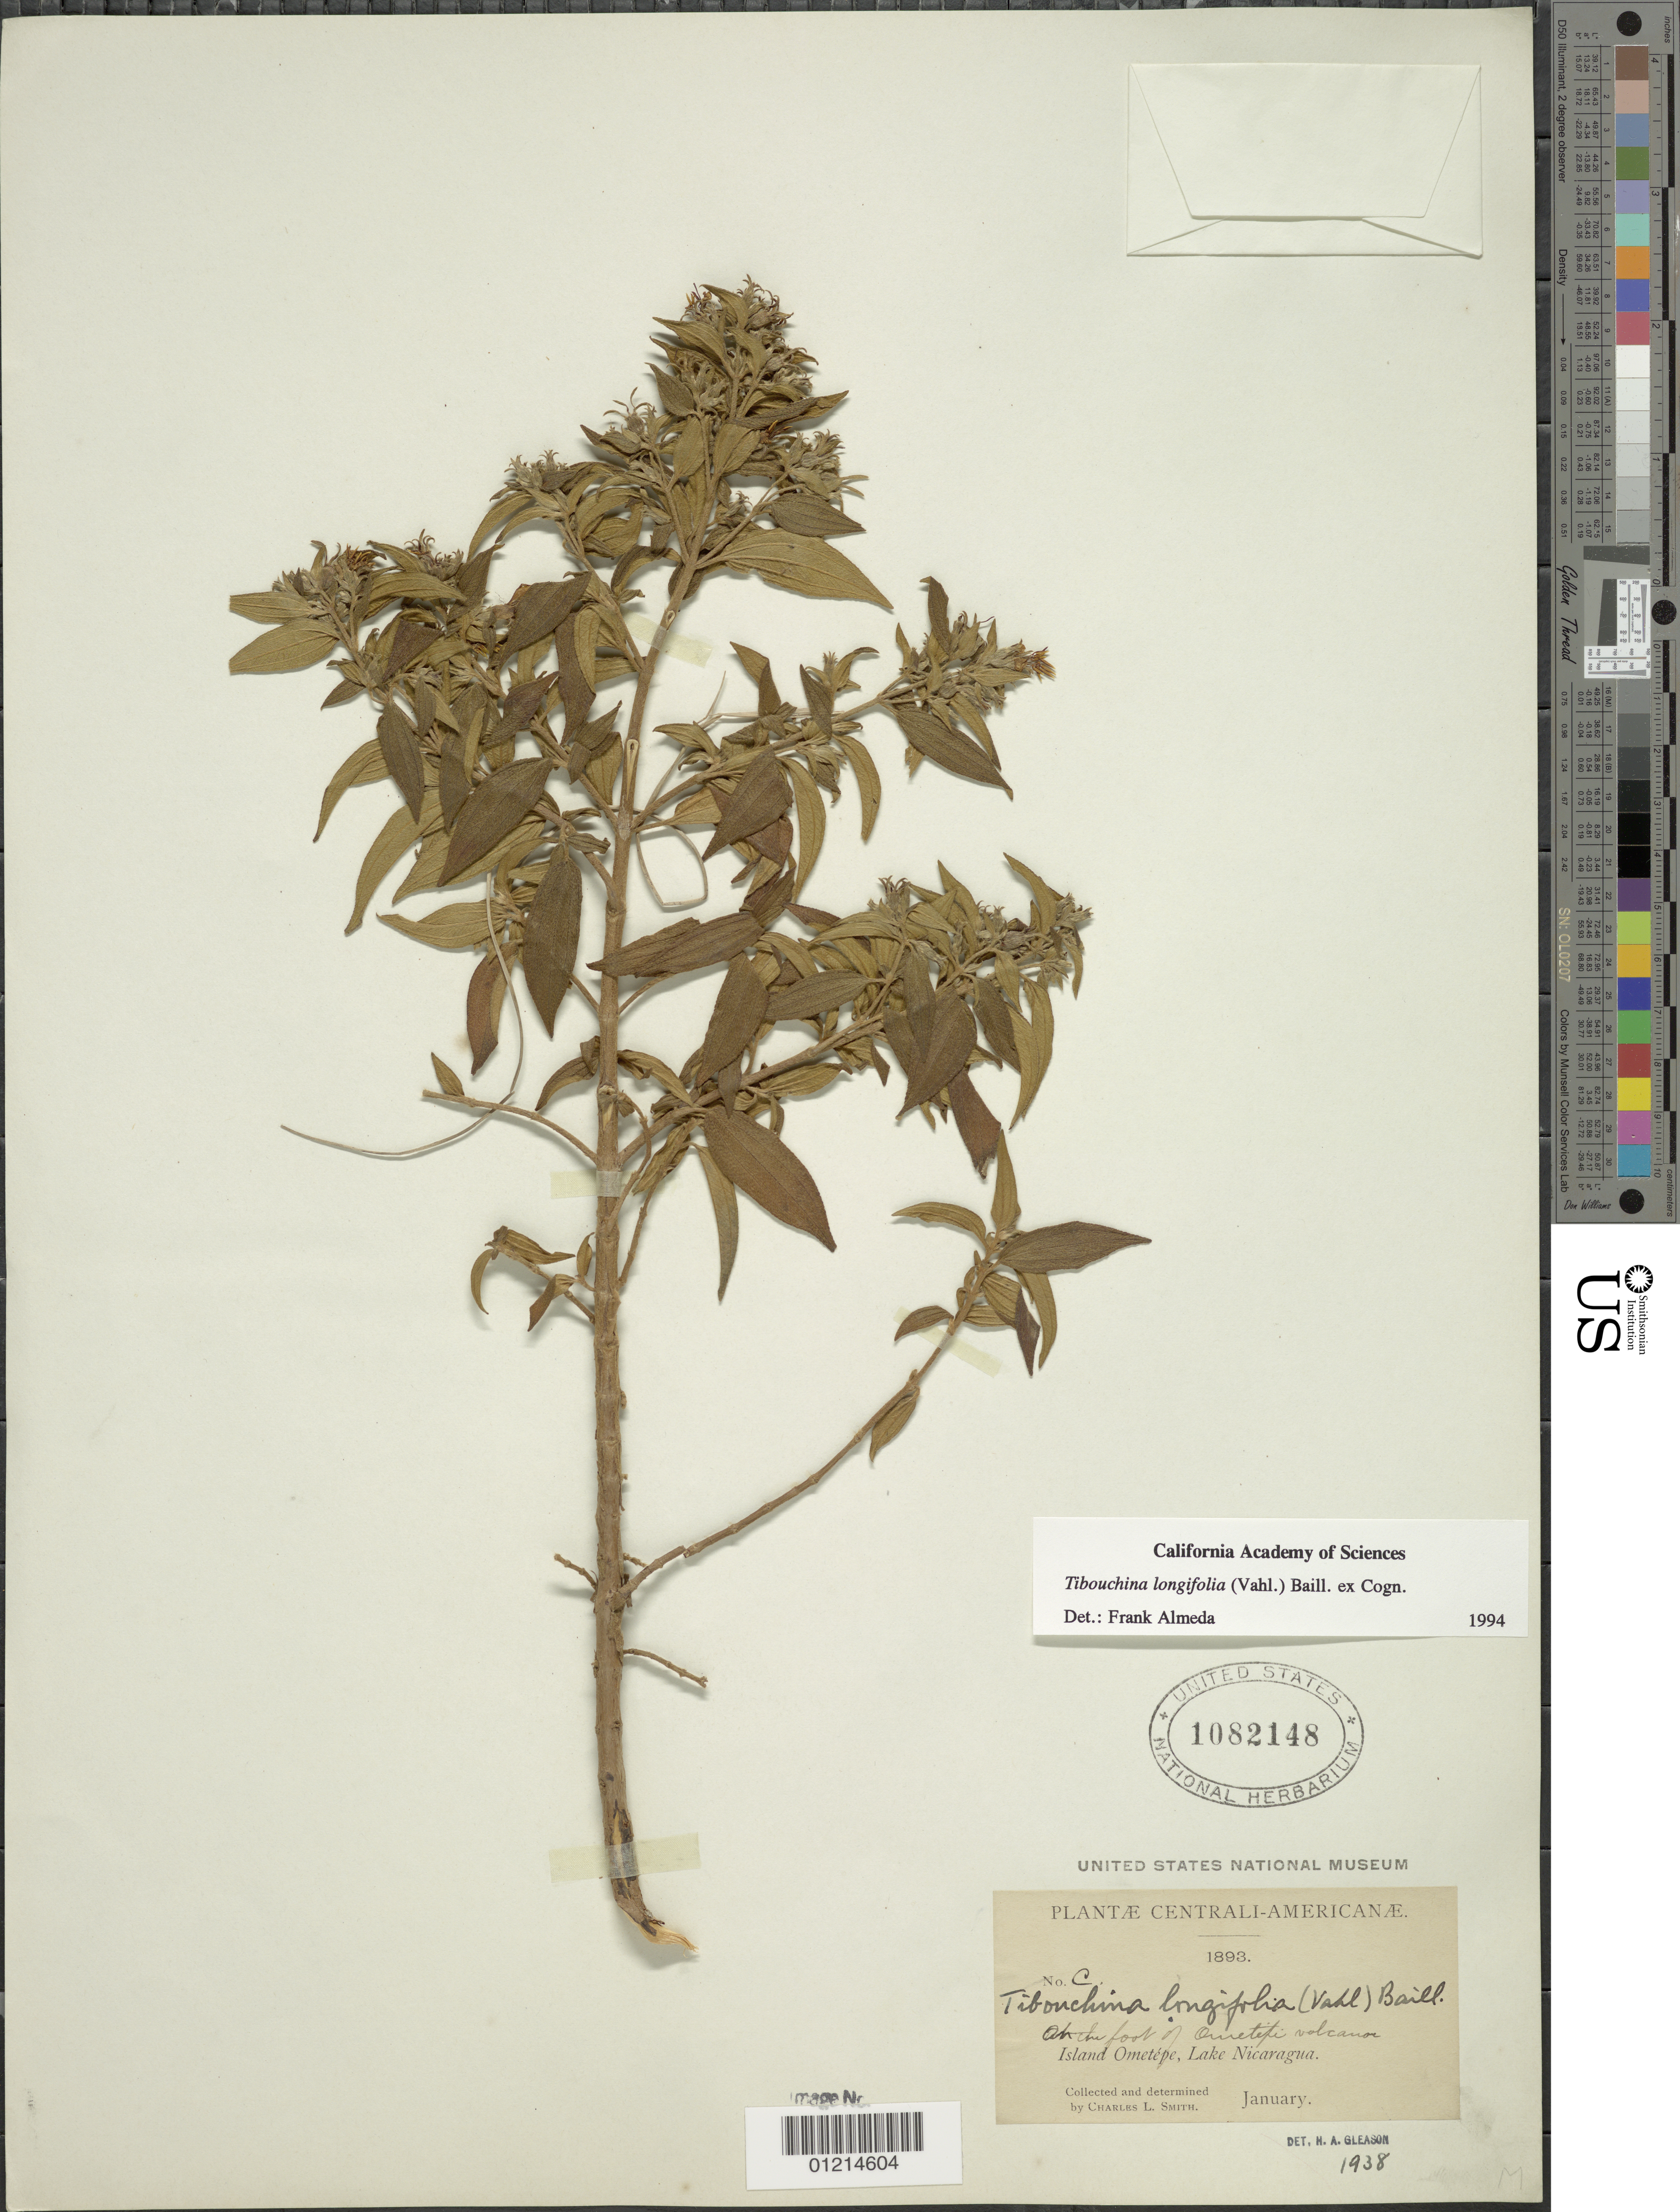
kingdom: Plantae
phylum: Tracheophyta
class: Magnoliopsida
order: Myrtales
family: Melastomataceae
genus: Chaetogastra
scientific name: Chaetogastra longifolia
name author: (Vahl) DC.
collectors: C. L. Smith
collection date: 1893-01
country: Nicaragua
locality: Island Ometepe, Lake Nicaragua, on the foot of Ometepe volcano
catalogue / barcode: US 1082148